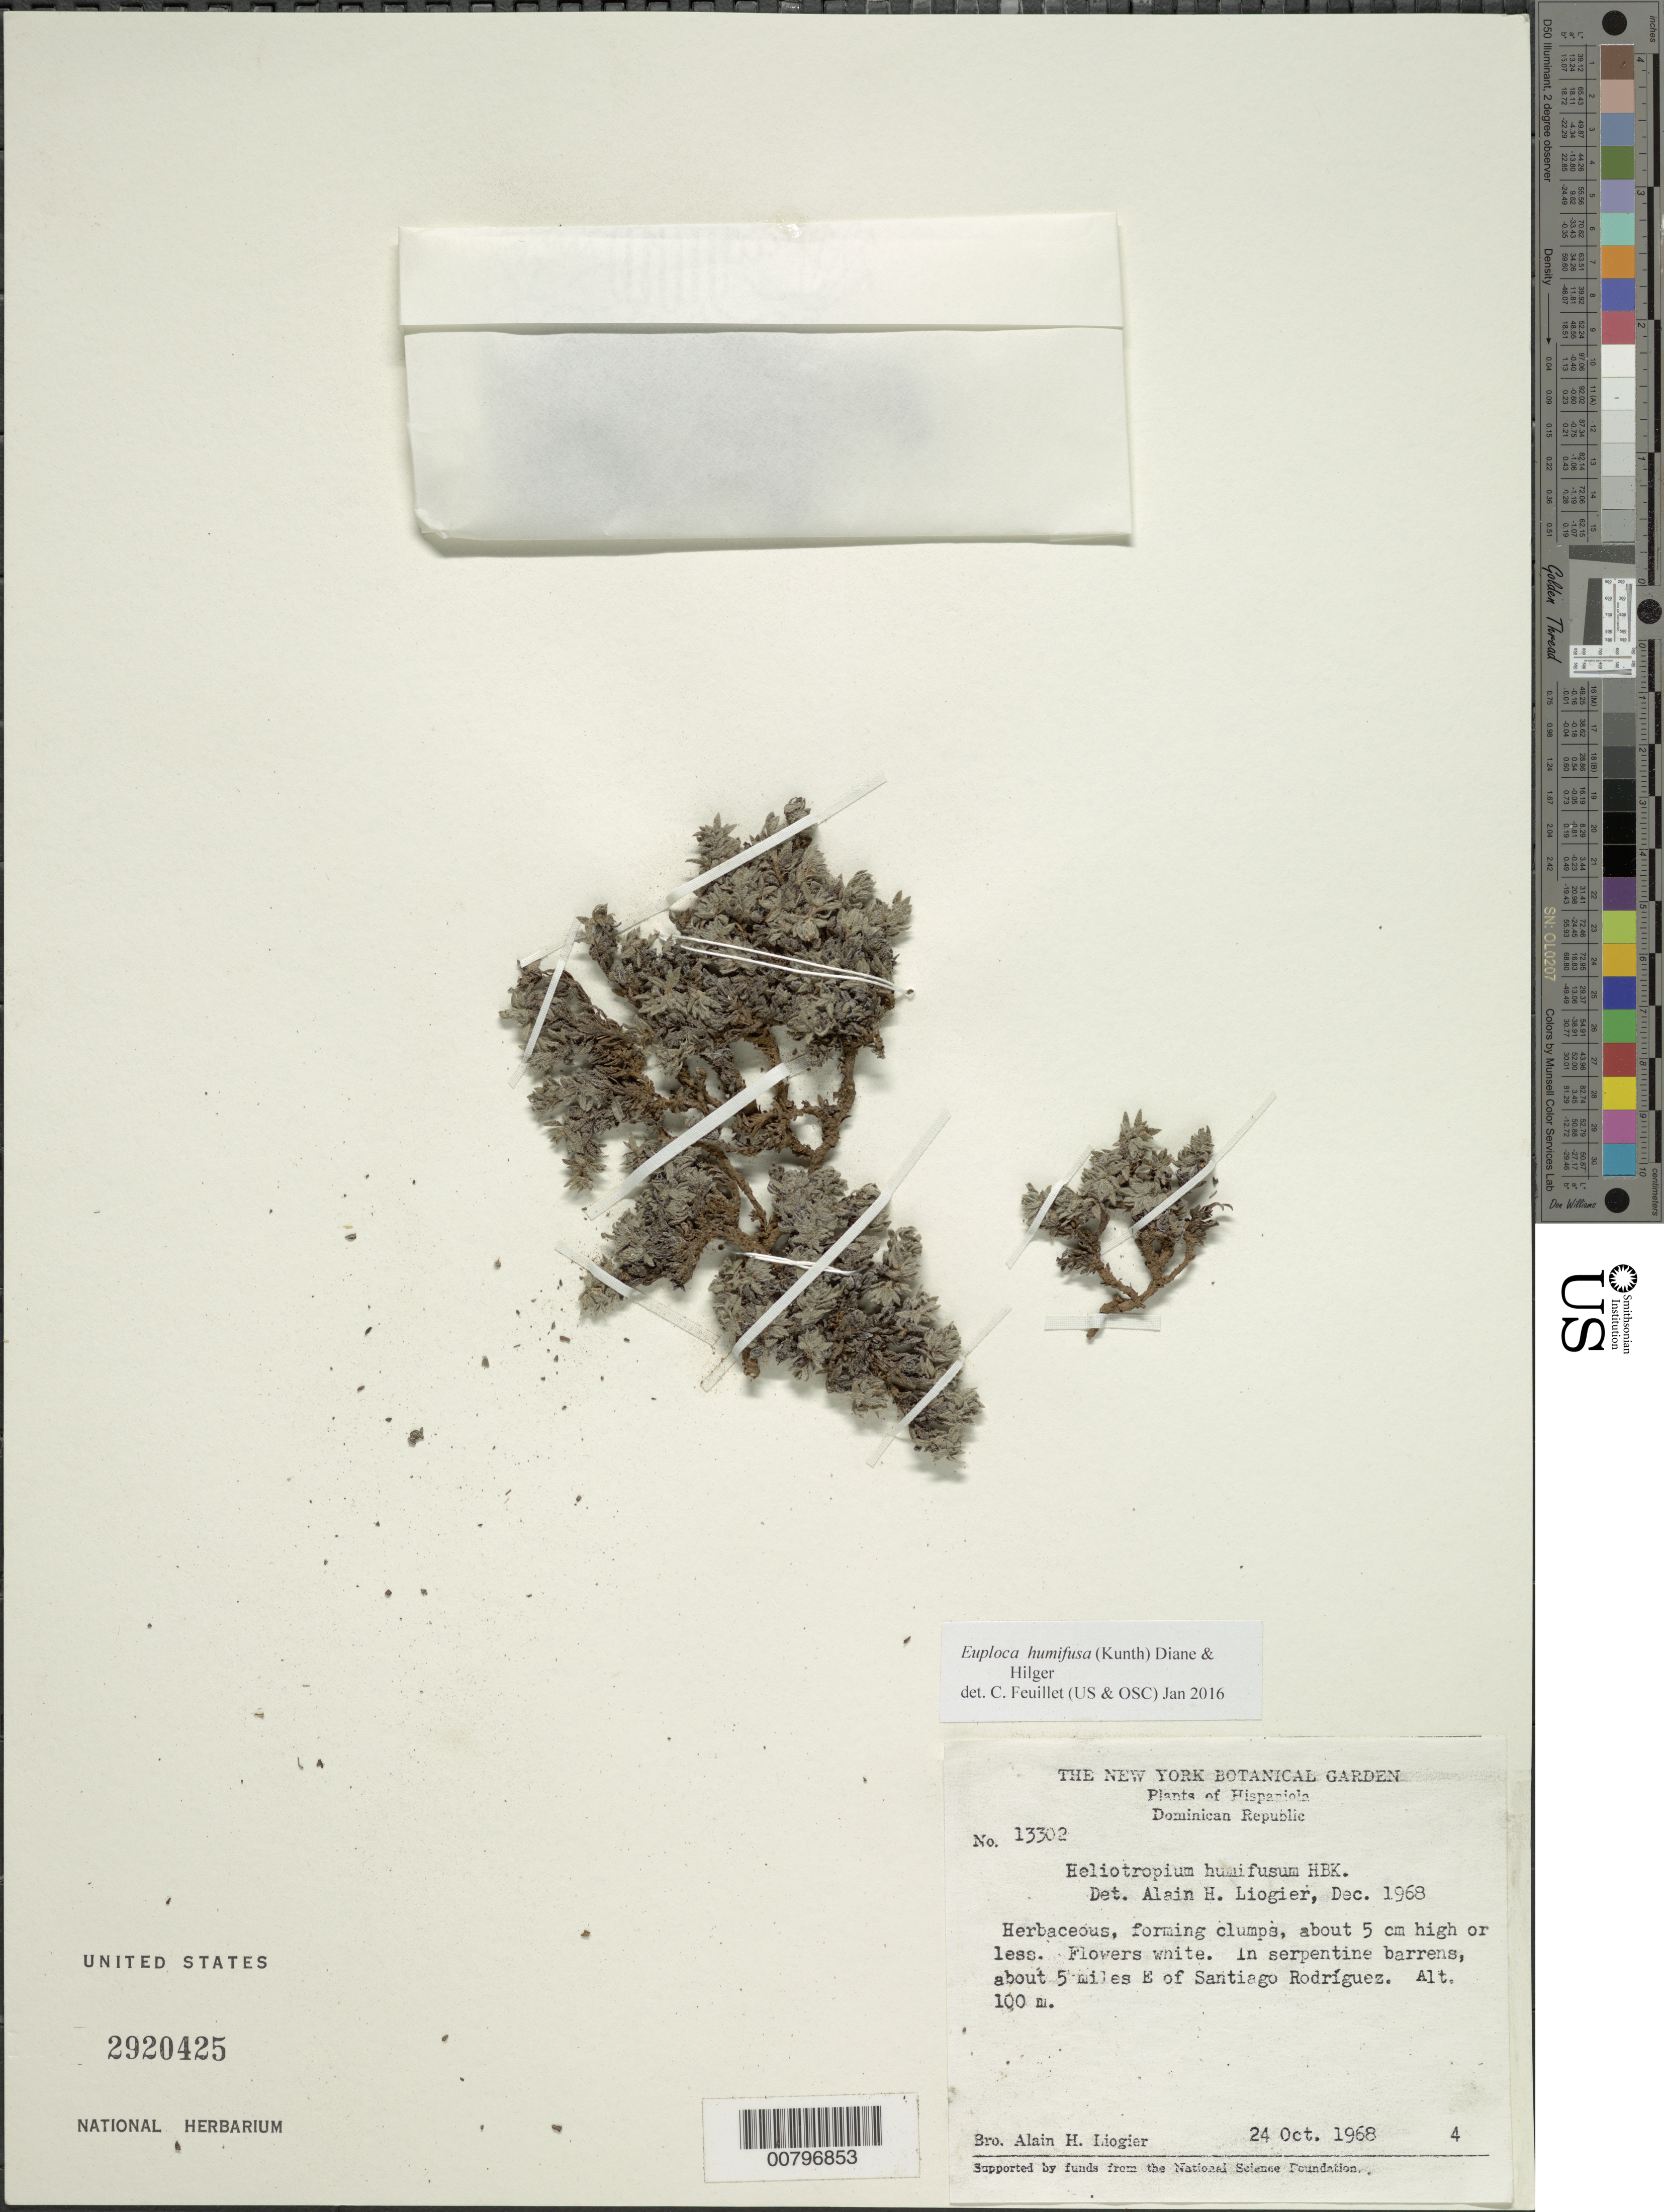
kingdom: Plantae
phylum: Tracheophyta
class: Magnoliopsida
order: Boraginales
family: Heliotropiaceae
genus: Euploca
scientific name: Euploca humifusa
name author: (Kunth) Diane & Hilger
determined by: Feuillet, C.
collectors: A. H. Liogier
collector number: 13302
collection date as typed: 24 Oct 1968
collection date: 1968-10-24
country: Dominican Republic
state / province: Santiago Rodríguez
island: Hispaniola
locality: About 5 miles E of Santiago Rodrígues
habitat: Serpentine barrens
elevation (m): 100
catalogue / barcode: US 2920425